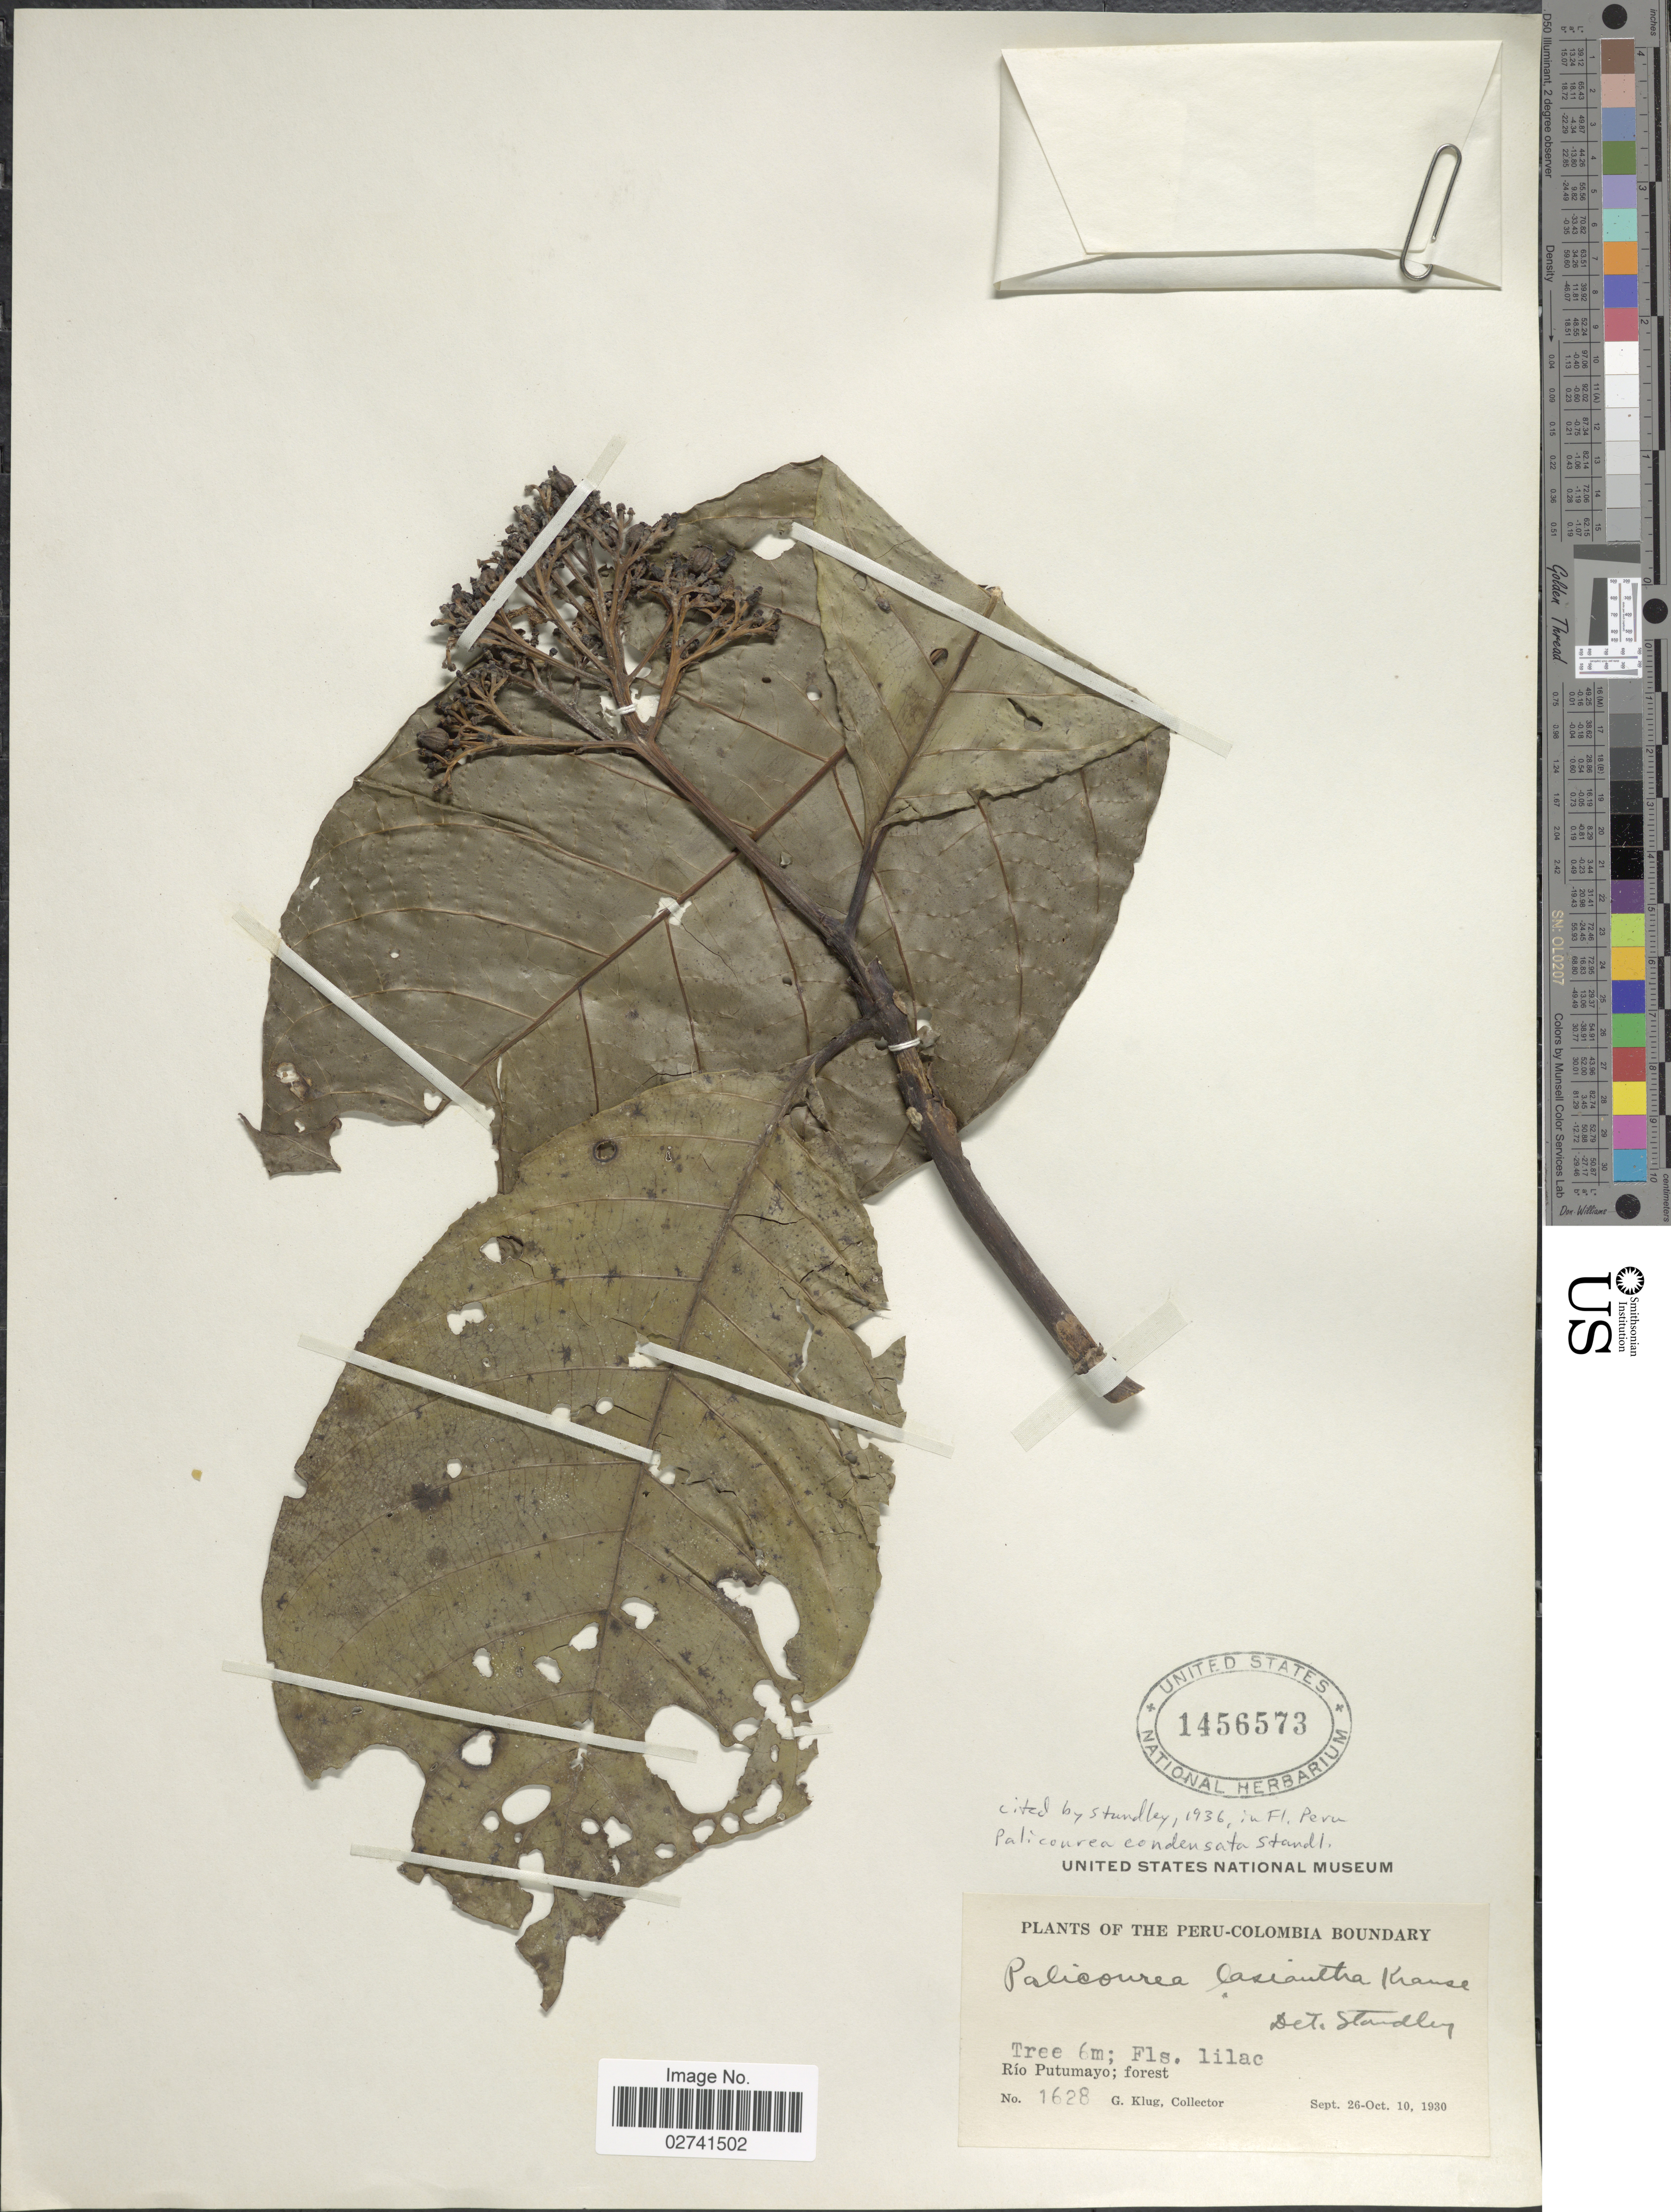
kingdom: Plantae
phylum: Tracheophyta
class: Magnoliopsida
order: Gentianales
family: Rubiaceae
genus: Palicourea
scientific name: Palicourea lasiantha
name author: Krause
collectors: G. Klug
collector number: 1628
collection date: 1930-09-26/1930-10-10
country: Colombia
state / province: Putumayo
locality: The Peru-Colombia Boundary, Río Putumayo; forest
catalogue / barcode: US 1456573